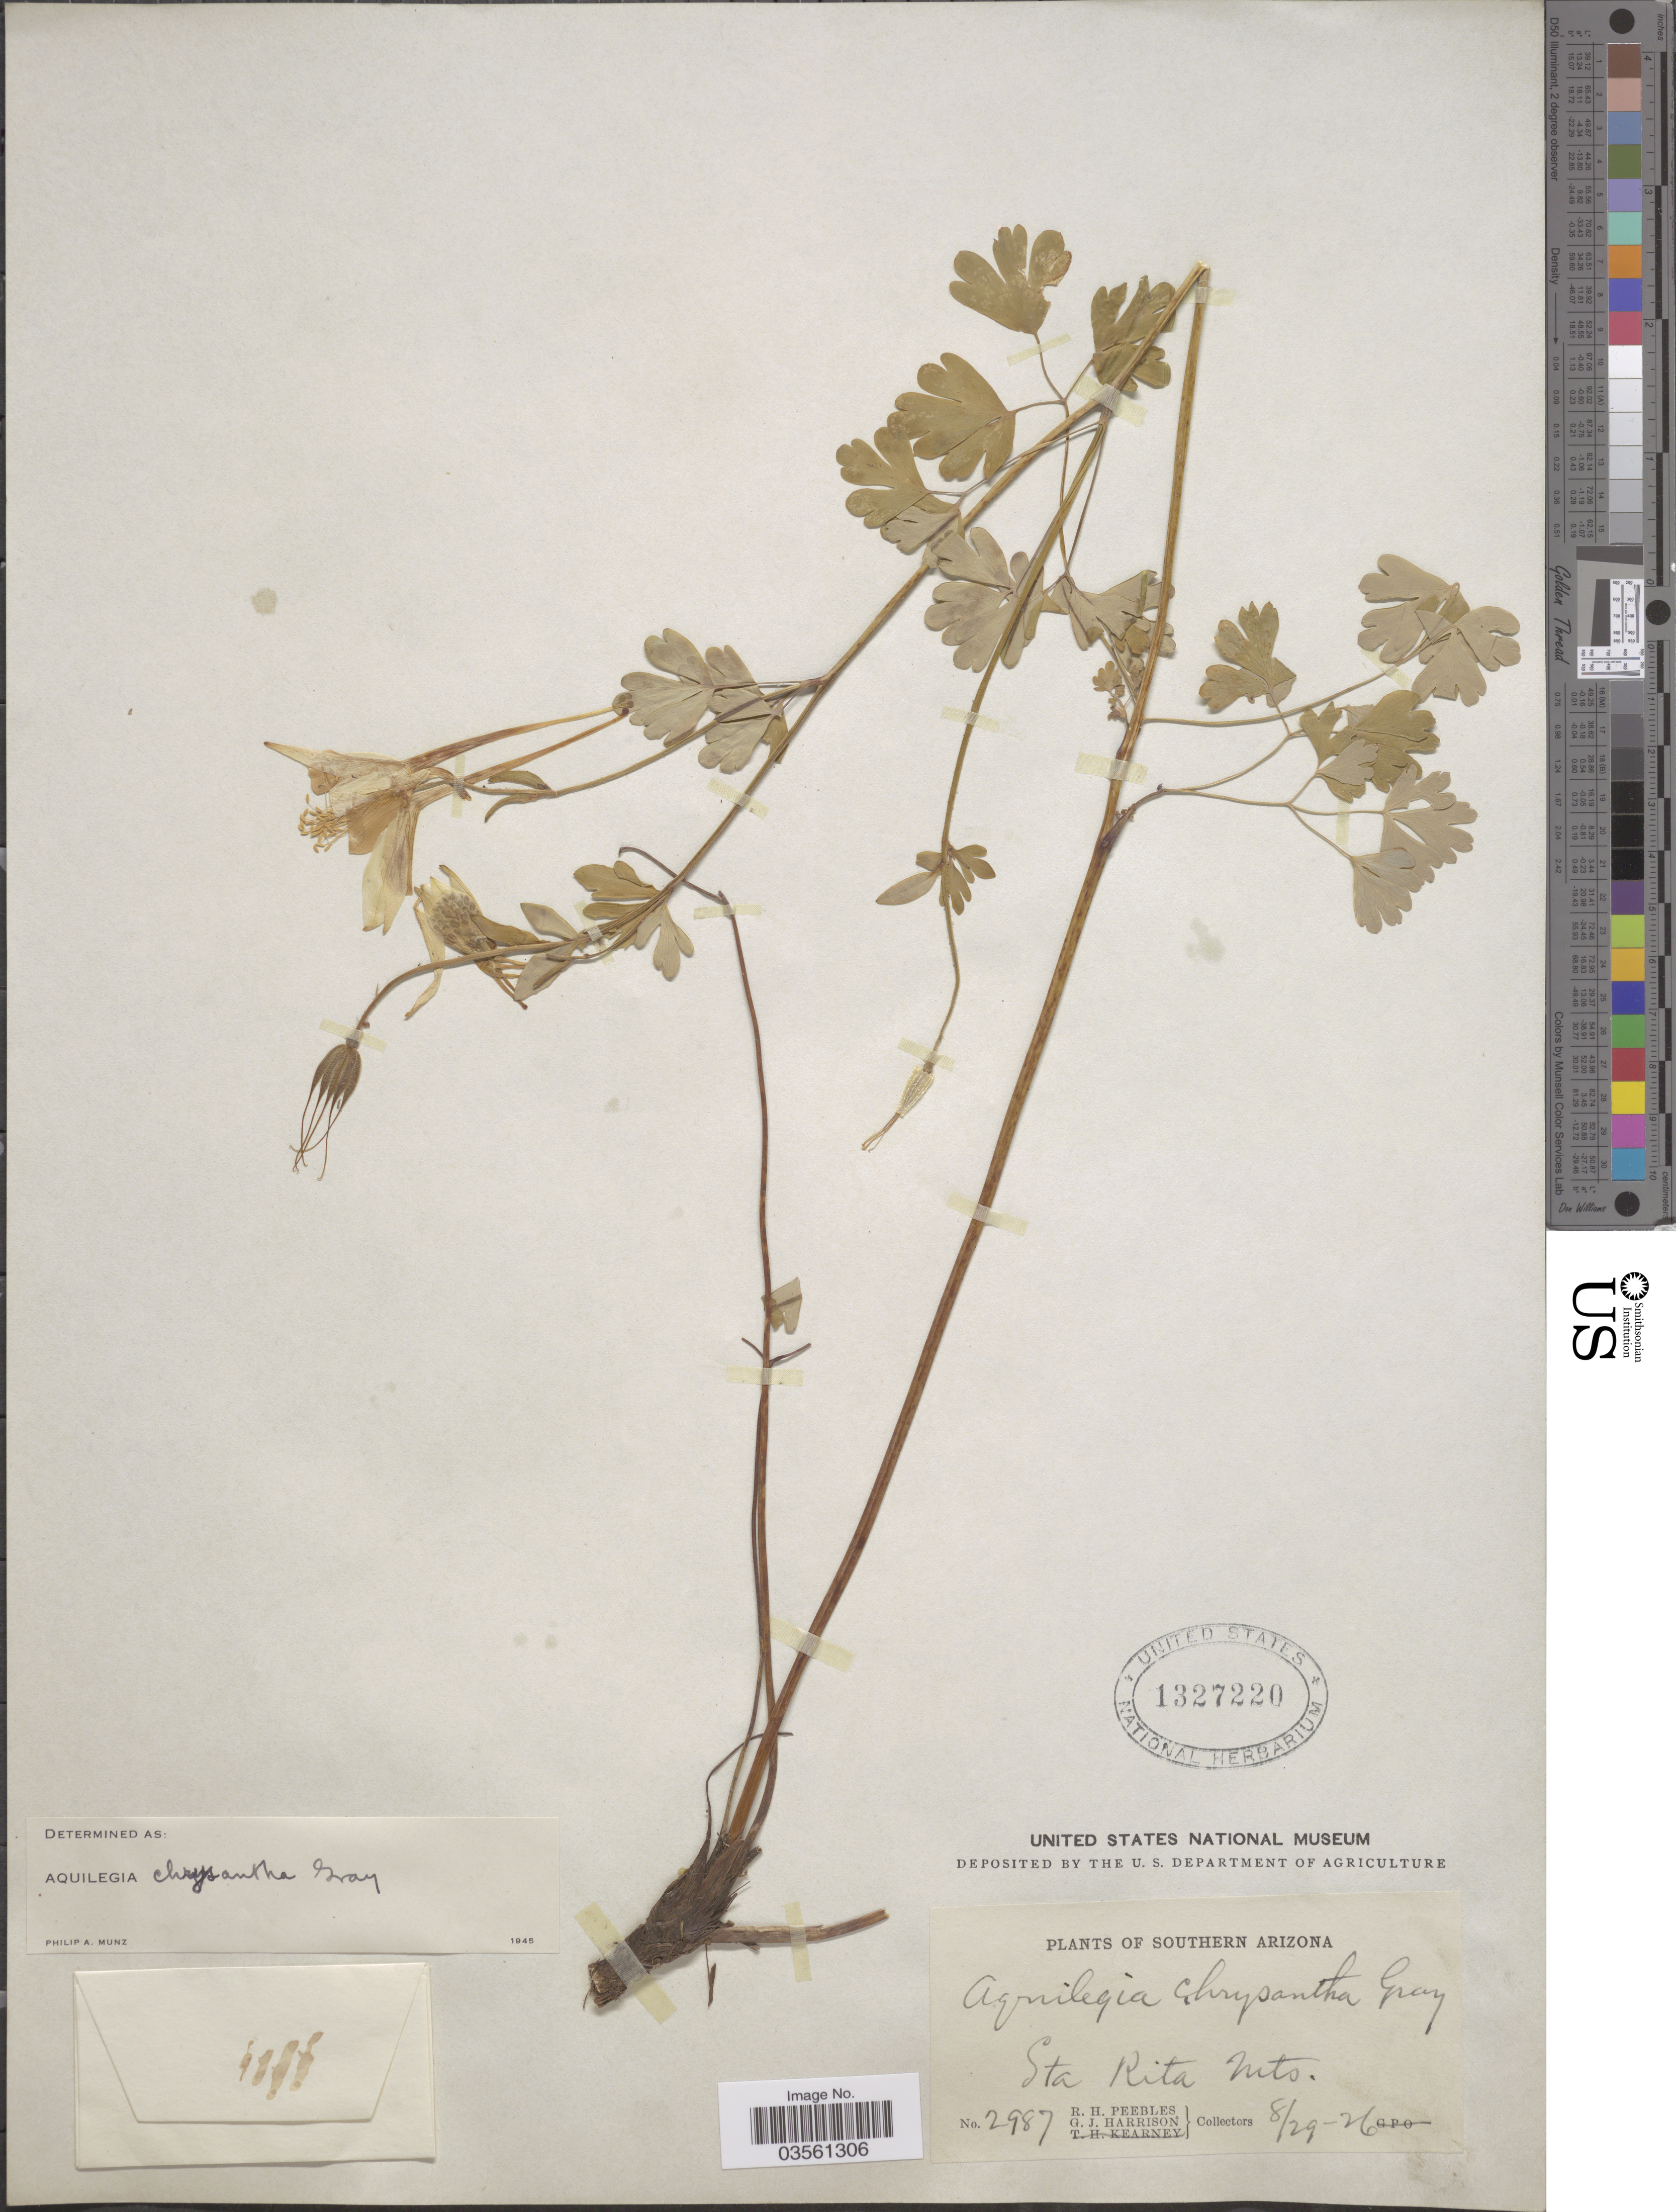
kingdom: Plantae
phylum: Tracheophyta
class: Magnoliopsida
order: Ranunculales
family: Ranunculaceae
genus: Aquilegia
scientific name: Aquilegia chrysantha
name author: A. Gray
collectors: R. H. Peebles & G. J. Harrison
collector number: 2987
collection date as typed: Transcribed d/m/y: 29/8/26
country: United States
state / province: Arizona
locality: Southern Arizona. Sta Rita Mts.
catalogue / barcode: US 1327220